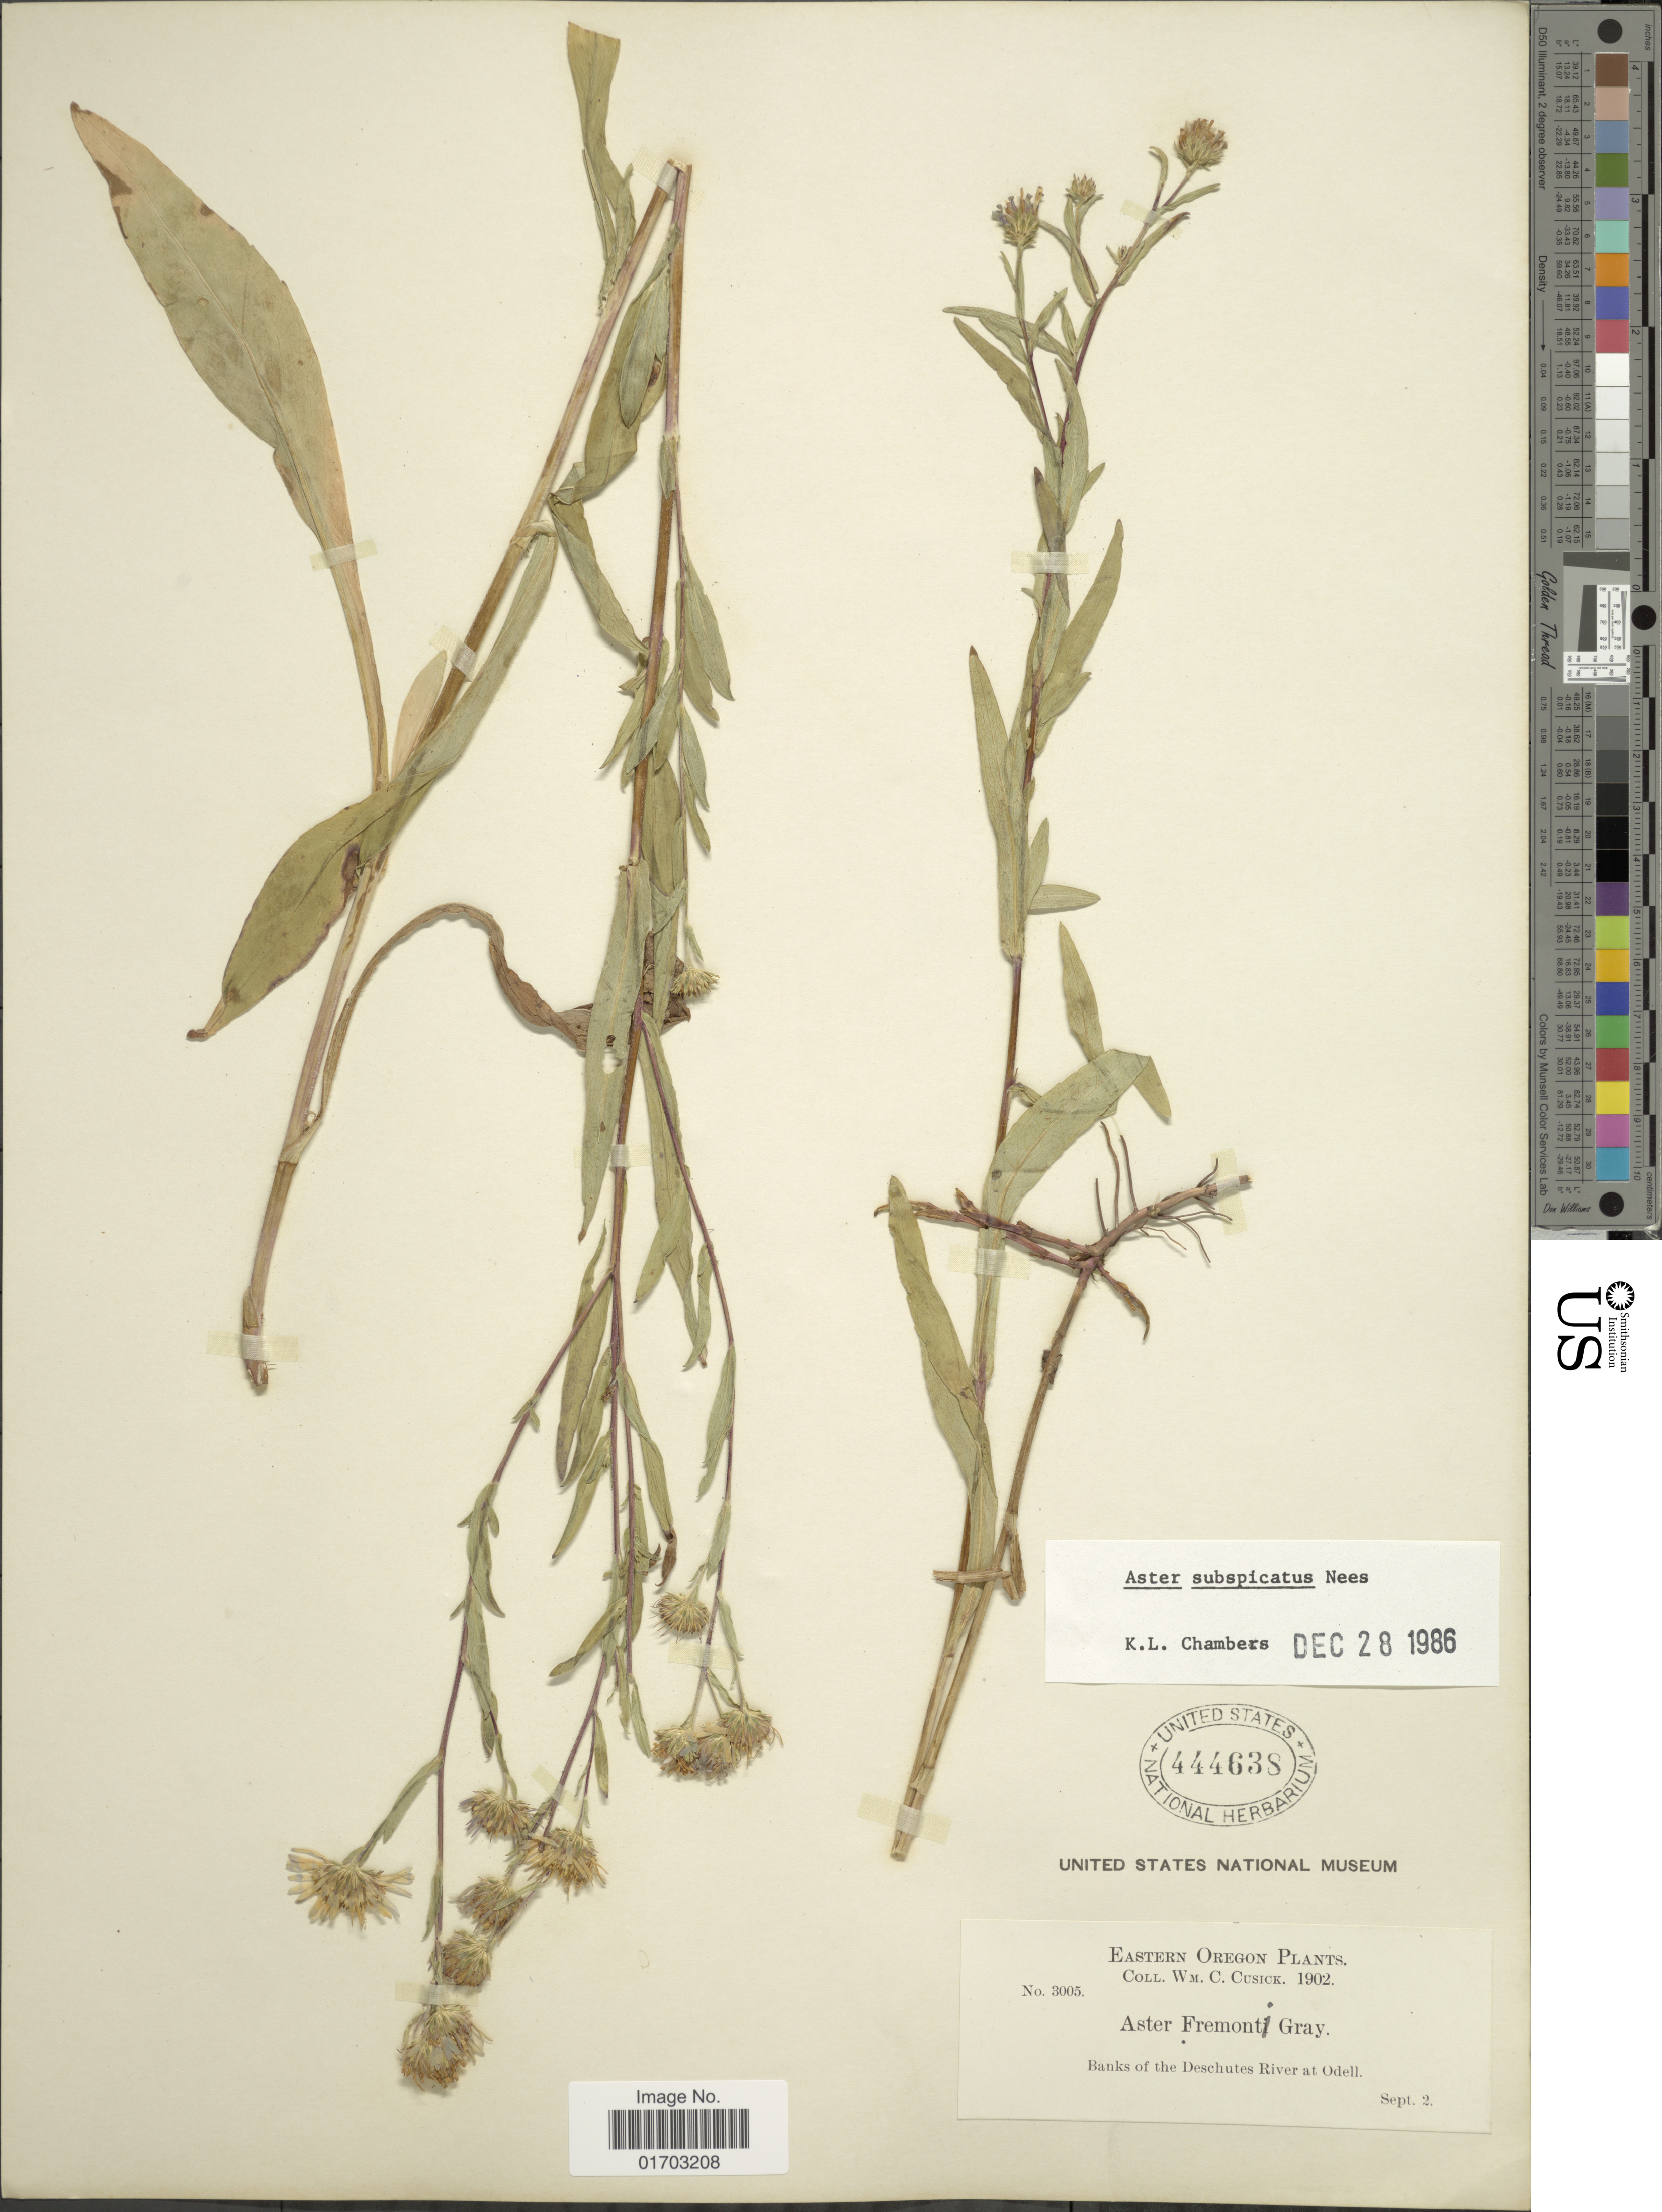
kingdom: Plantae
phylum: Tracheophyta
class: Magnoliopsida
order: Asterales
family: Asteraceae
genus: Symphyotrichum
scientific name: Symphyotrichum subspicatum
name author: (Nees) G.L. Nesom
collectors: W. C. Cusick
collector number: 3005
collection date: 1902-09-02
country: United States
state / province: Oregon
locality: Eastern Oregon, banks of the Deschutes River at Odell.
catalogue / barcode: US 444638